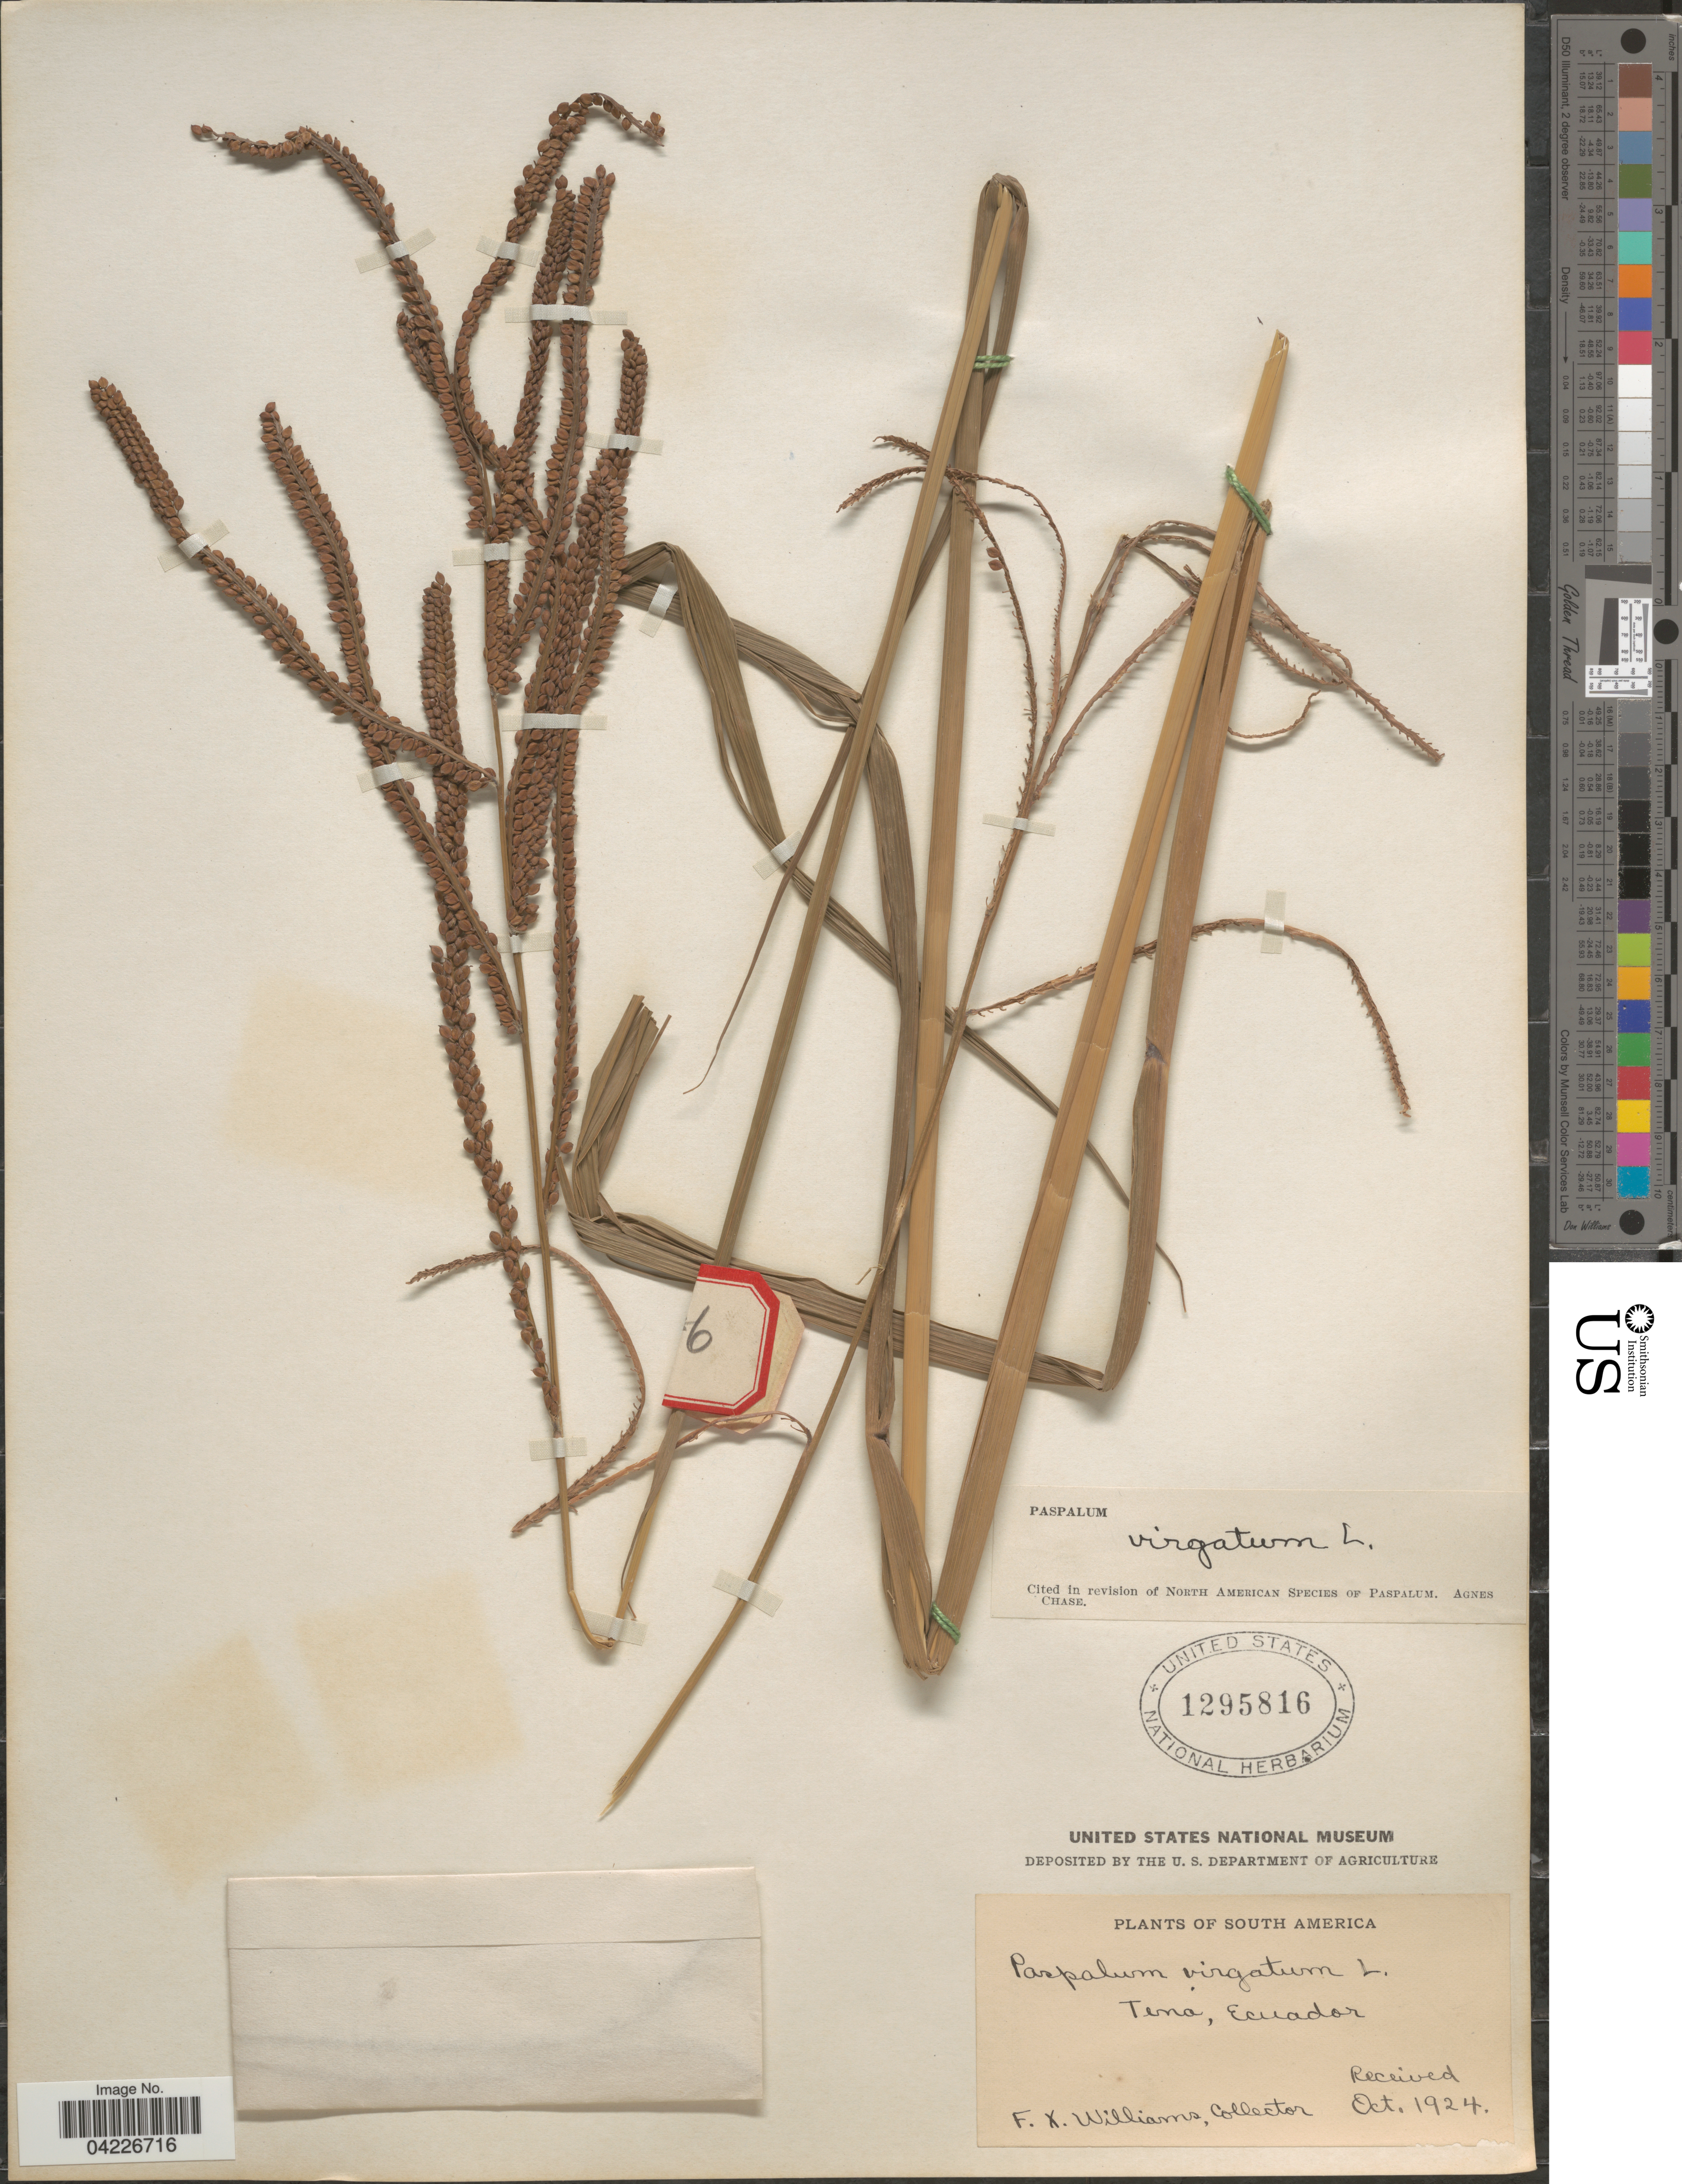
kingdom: Plantae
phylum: Tracheophyta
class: Liliopsida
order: Poales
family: Poaceae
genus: Paspalum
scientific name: Paspalum virgatum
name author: L.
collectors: F. Williams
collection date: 1924-10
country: Ecuador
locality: Tena.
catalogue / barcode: US 1295816